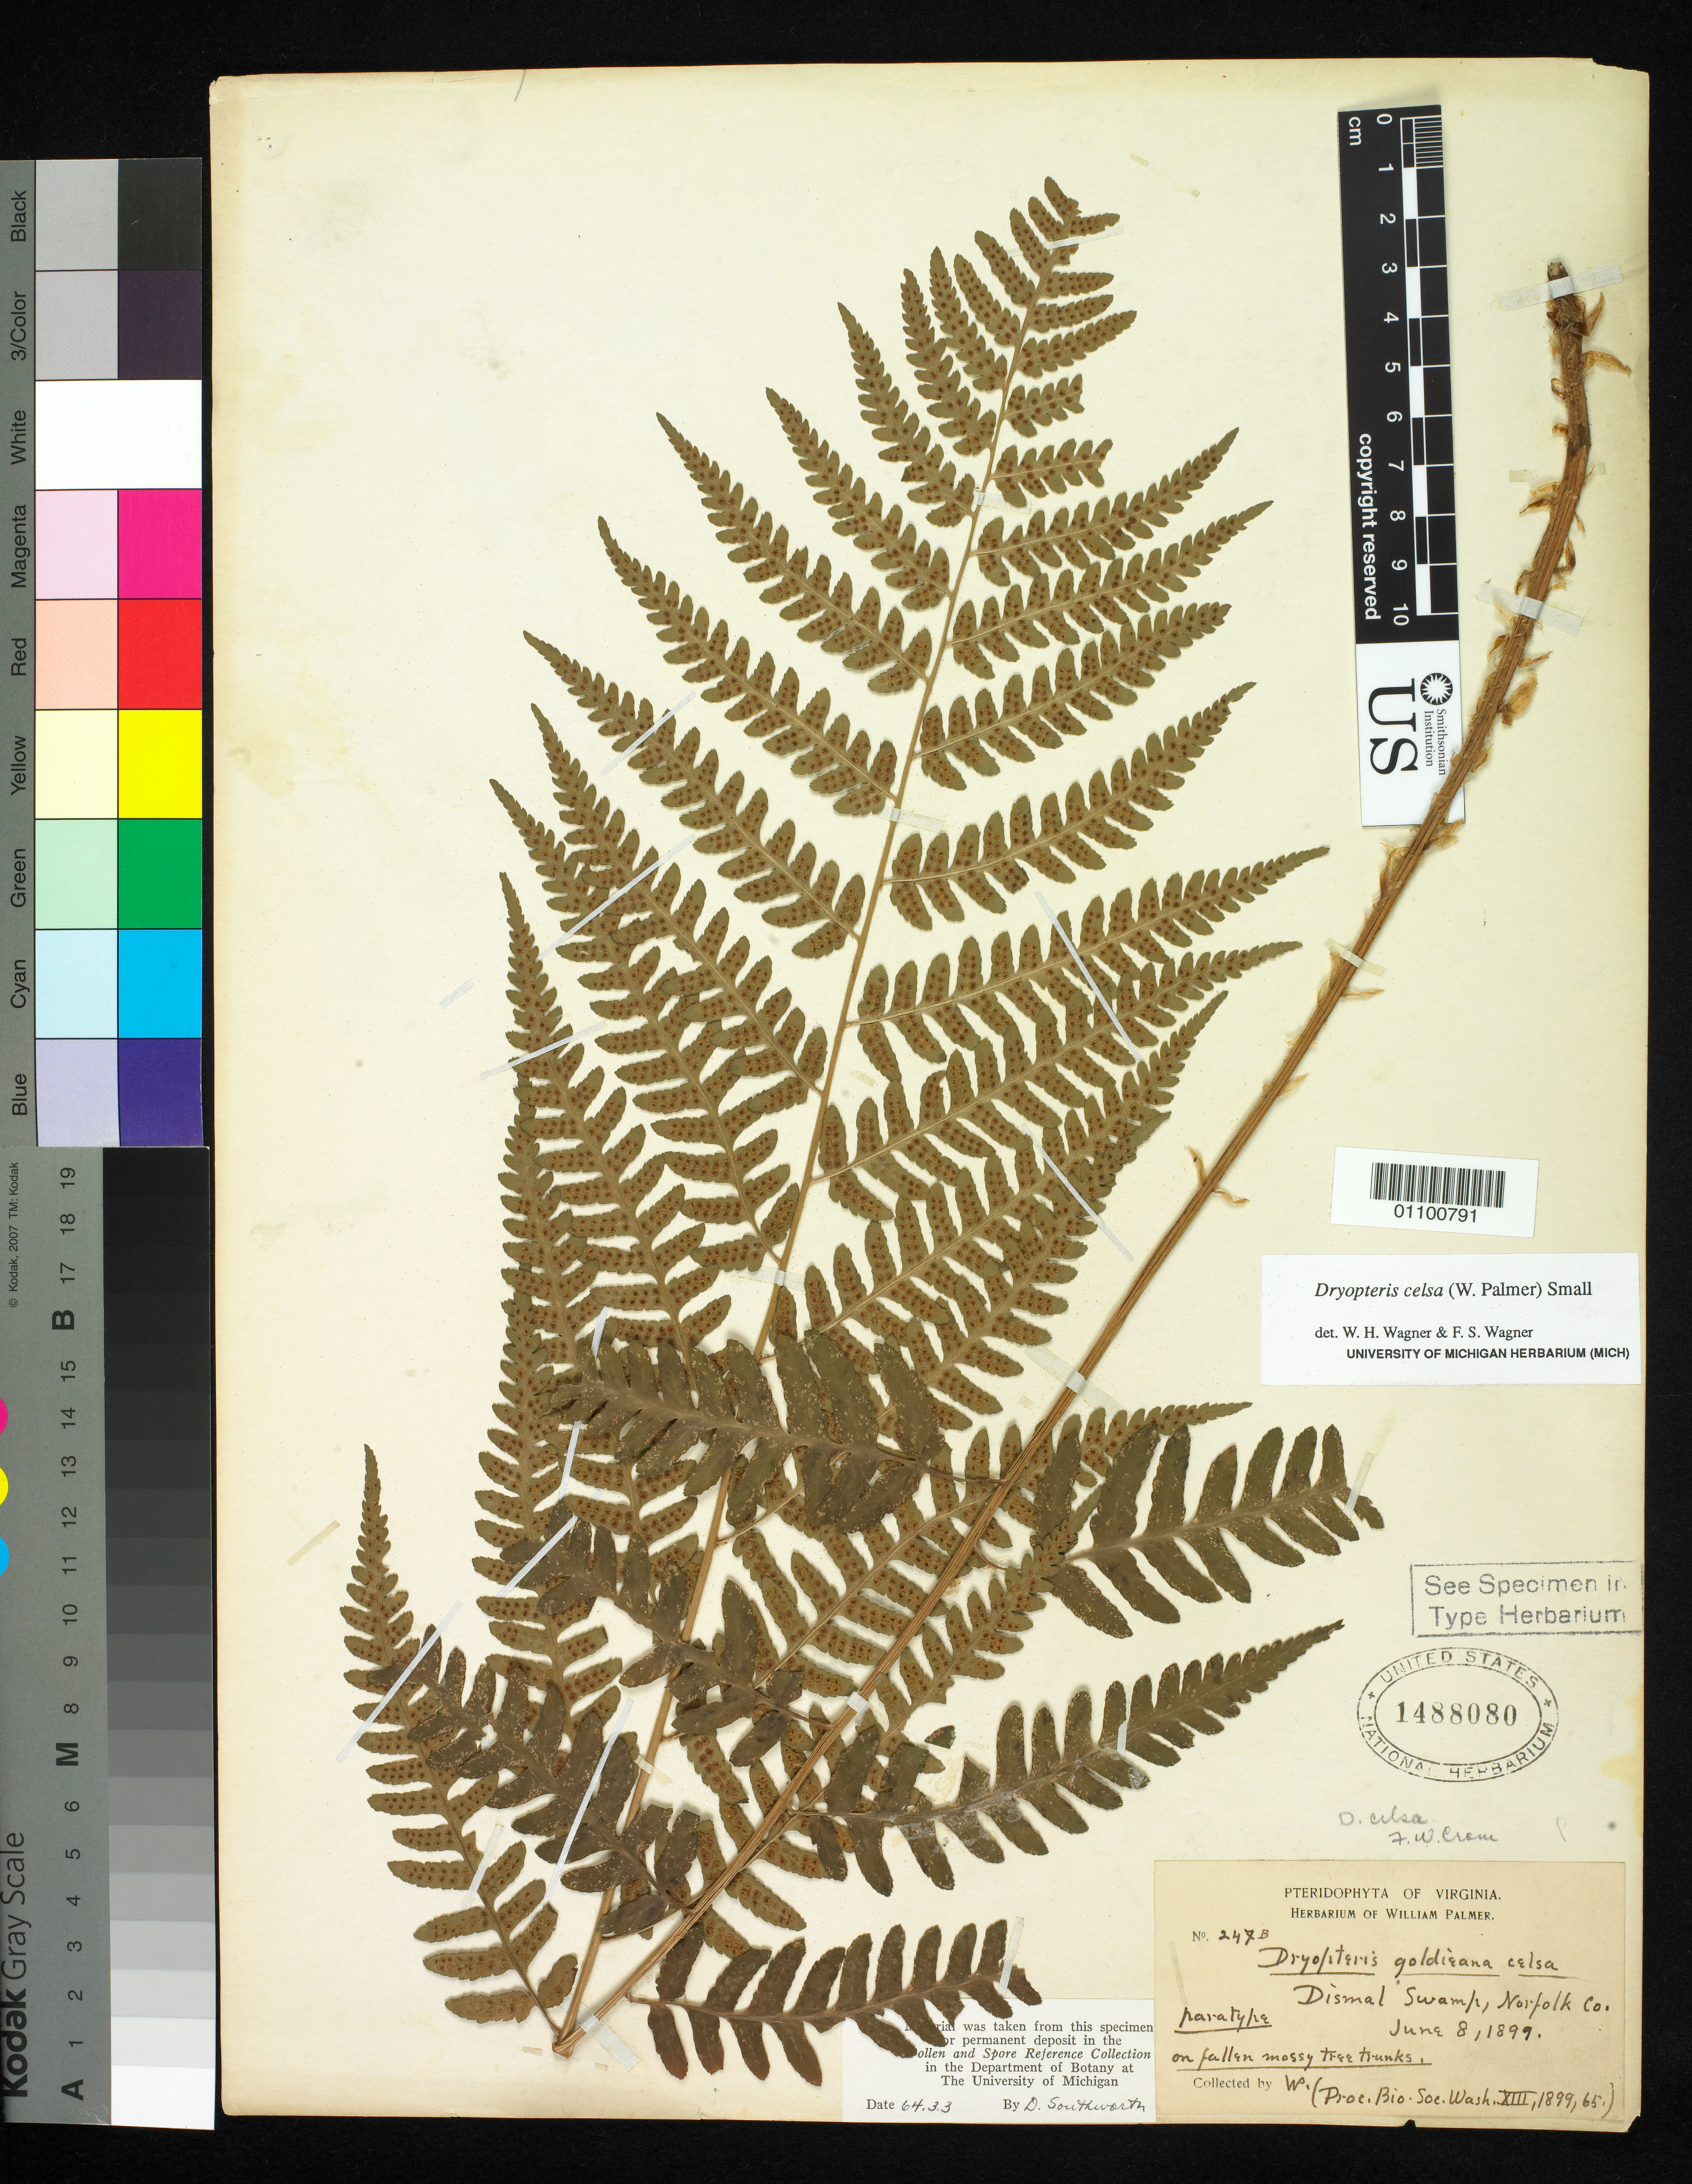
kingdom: Plantae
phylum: Tracheophyta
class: Polypodiopsida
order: Polypodiales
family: Dryopteridaceae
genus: Dryopteris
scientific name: Dryopteris goldiana var. celsa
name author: W. Palmer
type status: Isotype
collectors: W. Palmer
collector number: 247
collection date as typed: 08 Jun 1899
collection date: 1899-06-08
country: United States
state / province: Virginia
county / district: City of Norfolk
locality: Dismal Swamp, near Lake Drummond.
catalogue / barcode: US 1488080